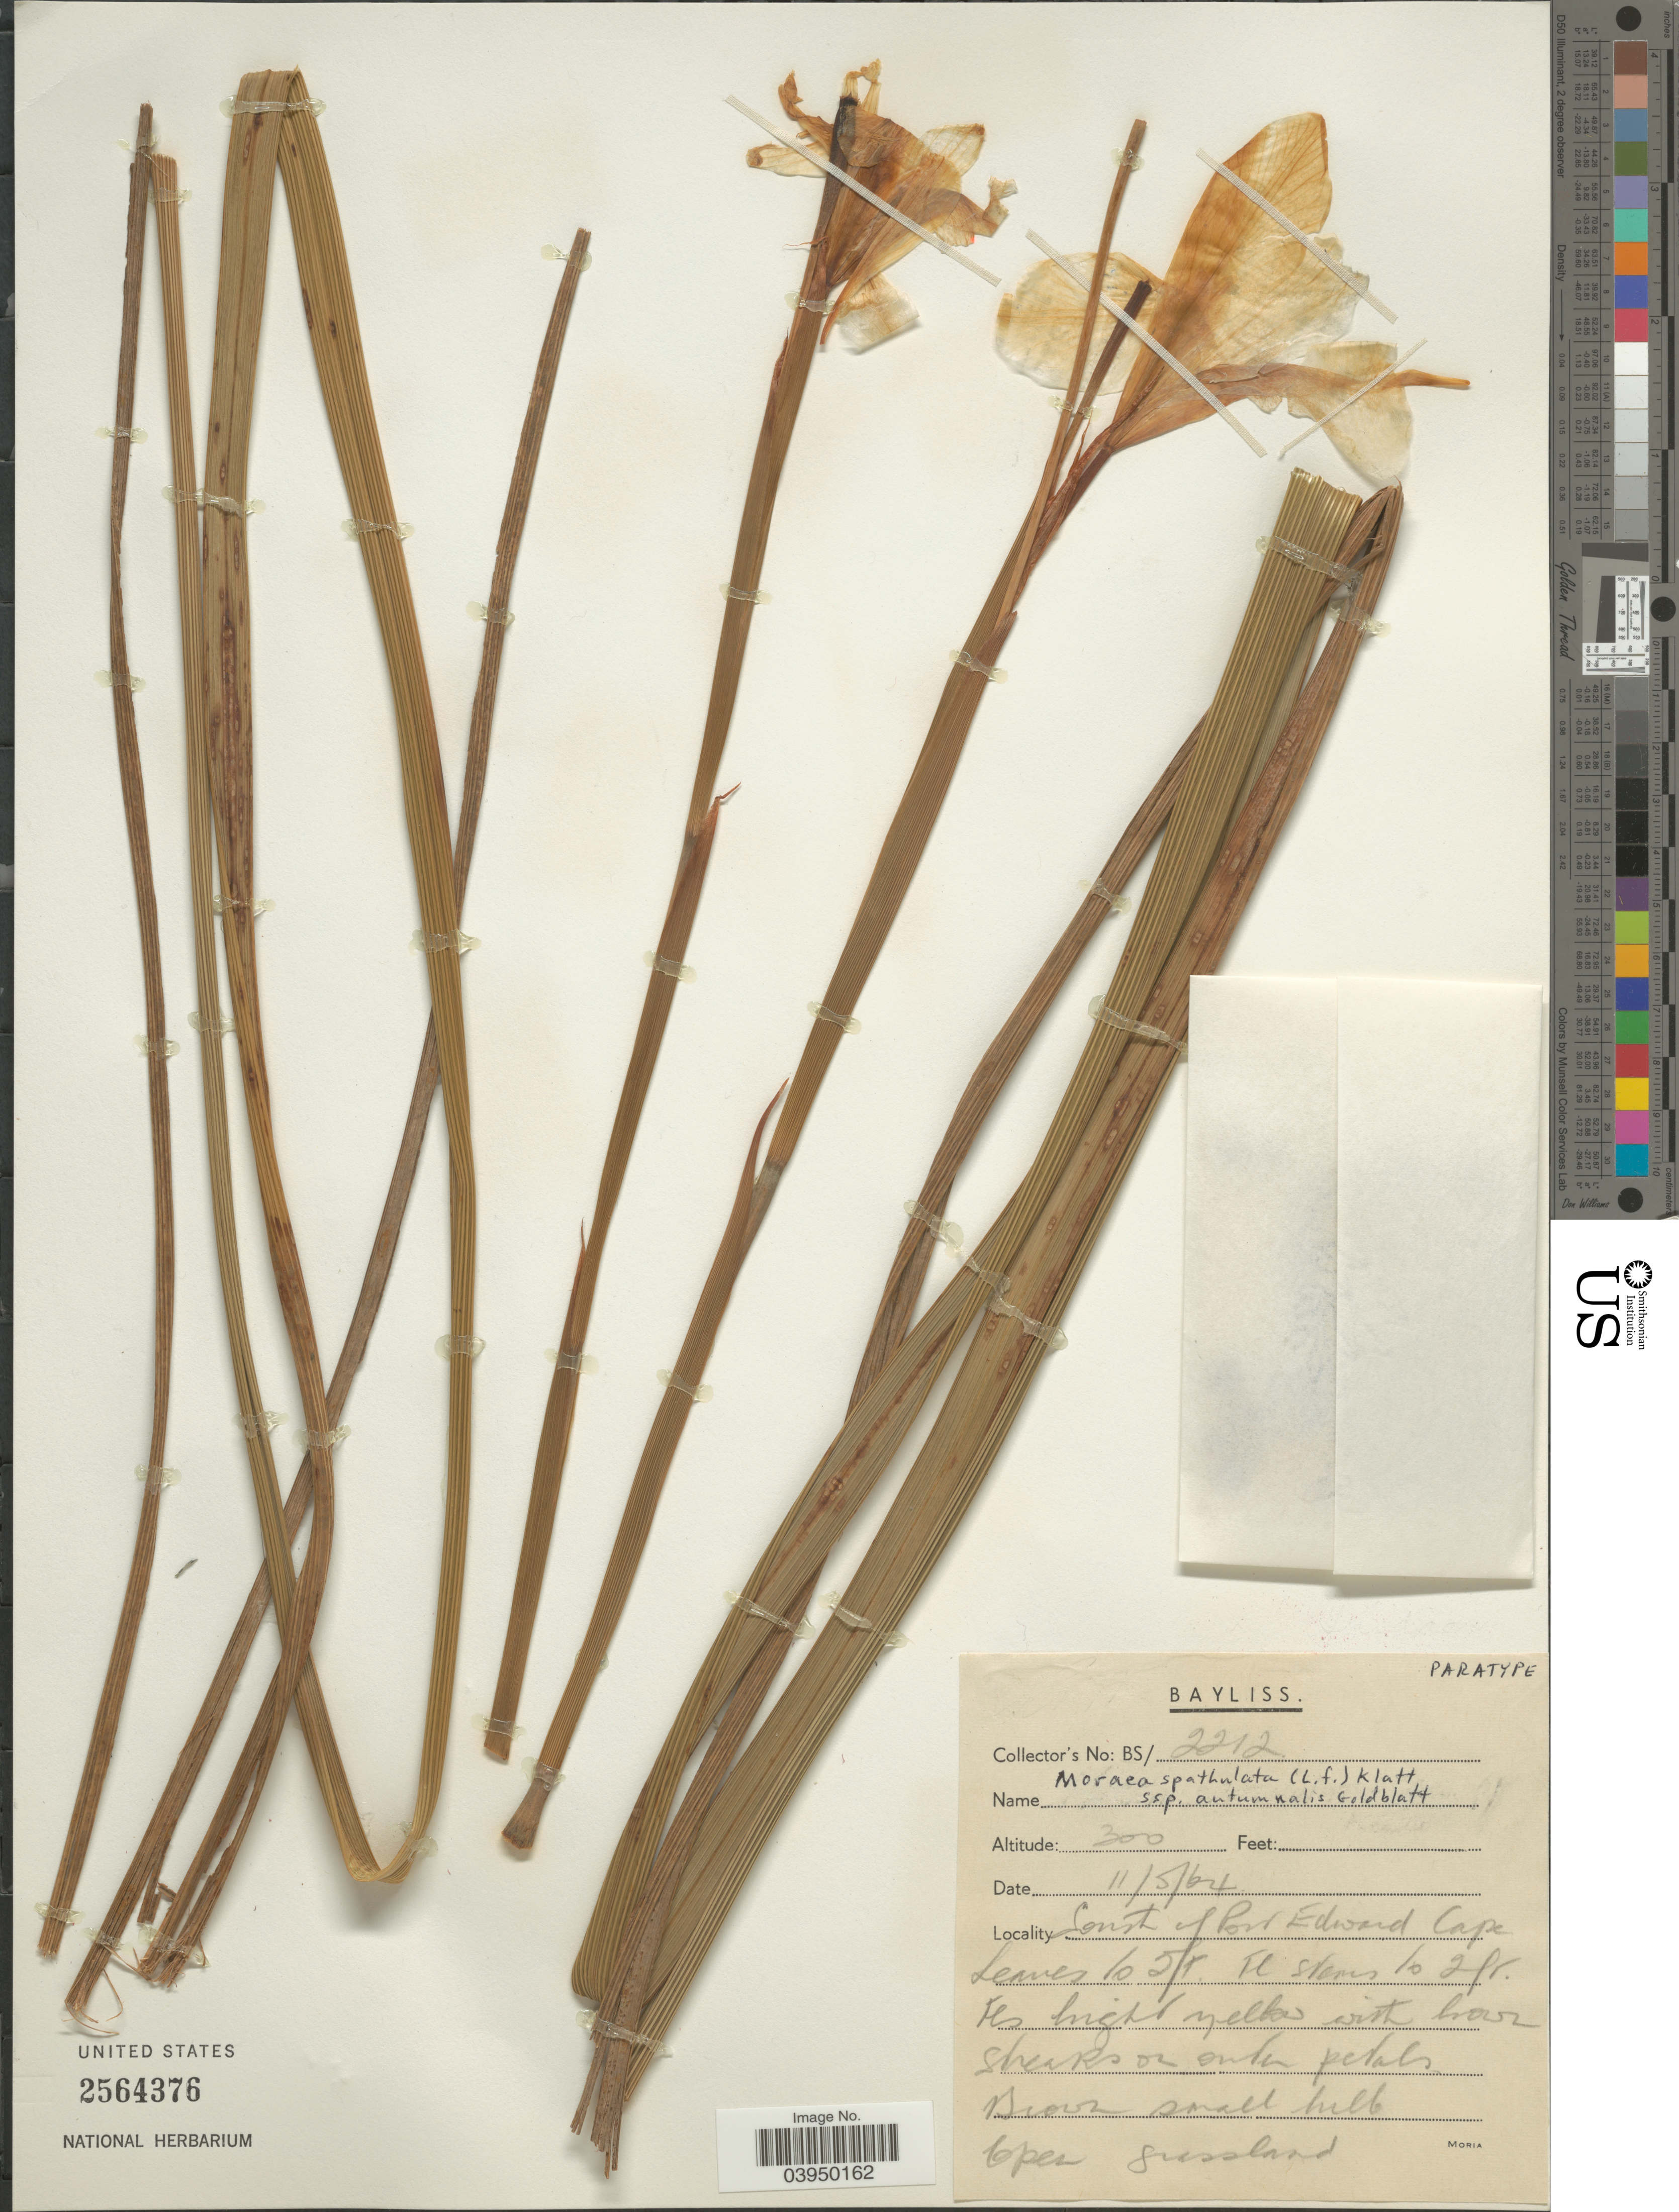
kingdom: Plantae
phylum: Tracheophyta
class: Liliopsida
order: Asparagales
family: Iridaceae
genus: Moraea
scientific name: Moraea spathulata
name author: (L. f.) Klatt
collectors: Bayliss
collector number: BS/2212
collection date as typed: Transcribed d/m/y: 11/5/64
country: South Africa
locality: South of Port Edward Cape.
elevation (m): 91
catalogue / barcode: US 2564376